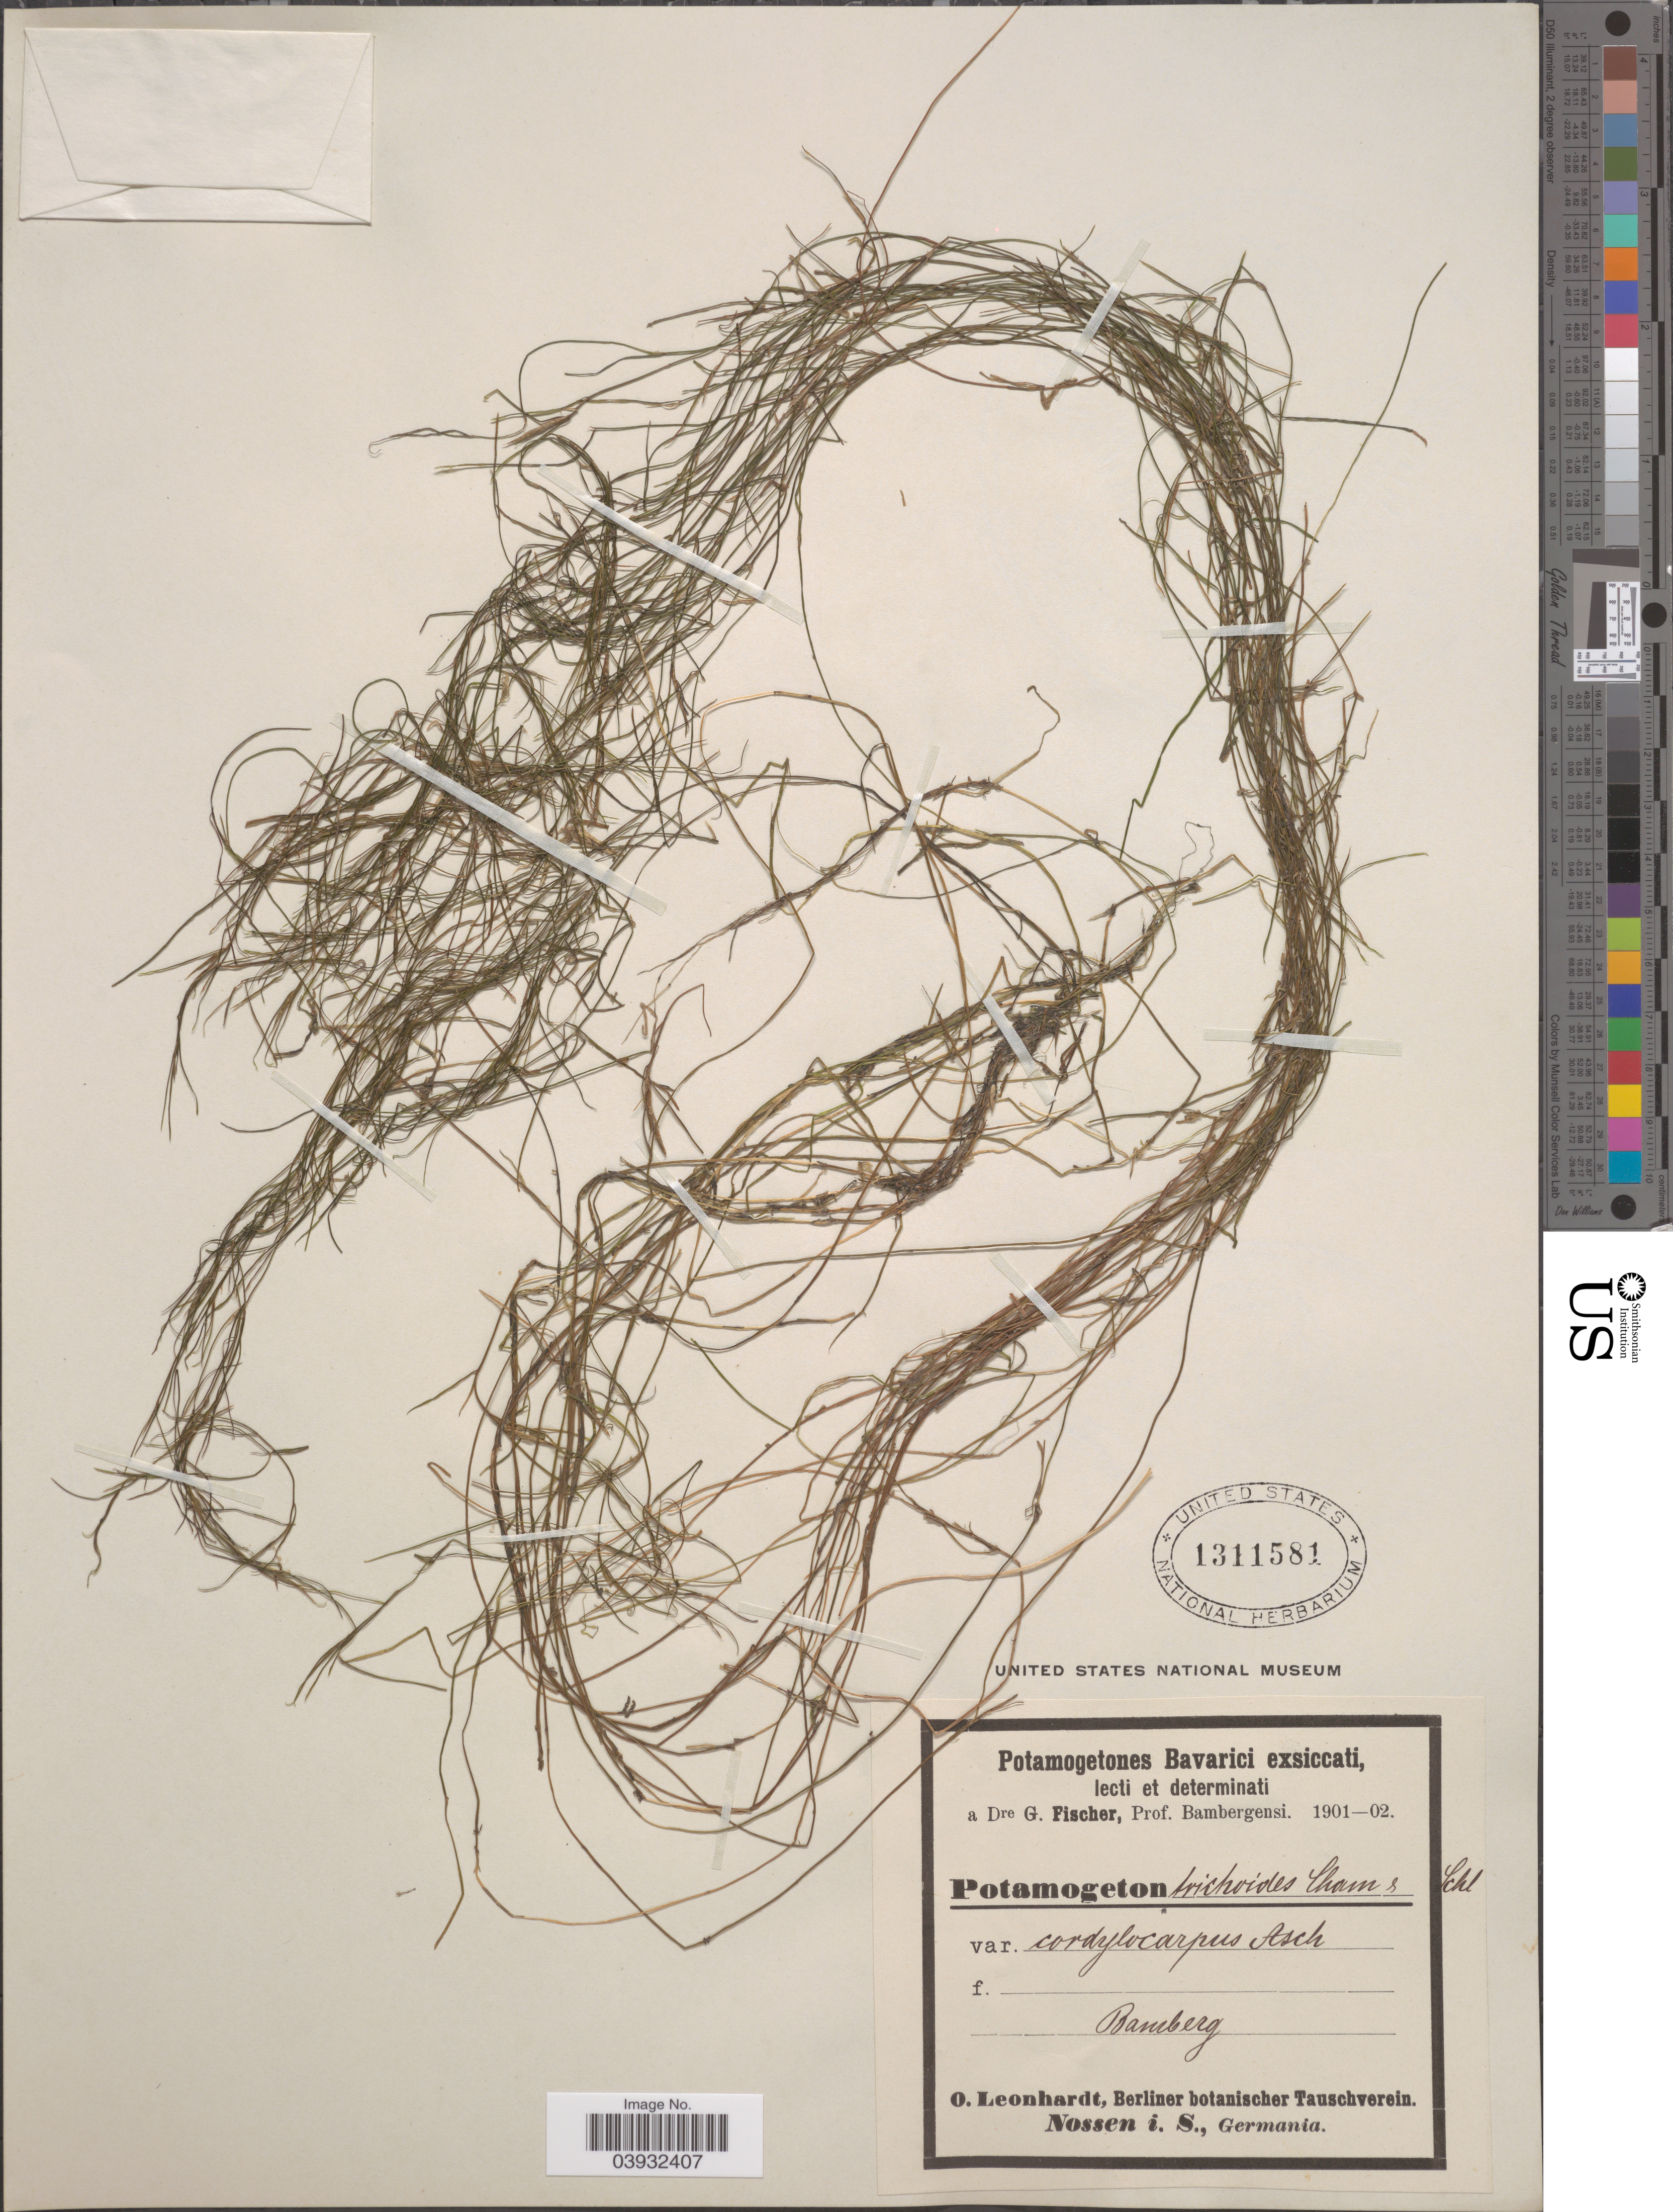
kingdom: Plantae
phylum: Tracheophyta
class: Liliopsida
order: Alismatales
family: Potamogetonaceae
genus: Potamogeton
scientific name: Potamogeton trichoides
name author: Cham. & Schltdl.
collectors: G. Fischer & Prof. Bambergensi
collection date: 1901/1902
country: Germany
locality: Bamberg.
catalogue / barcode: US 1311581